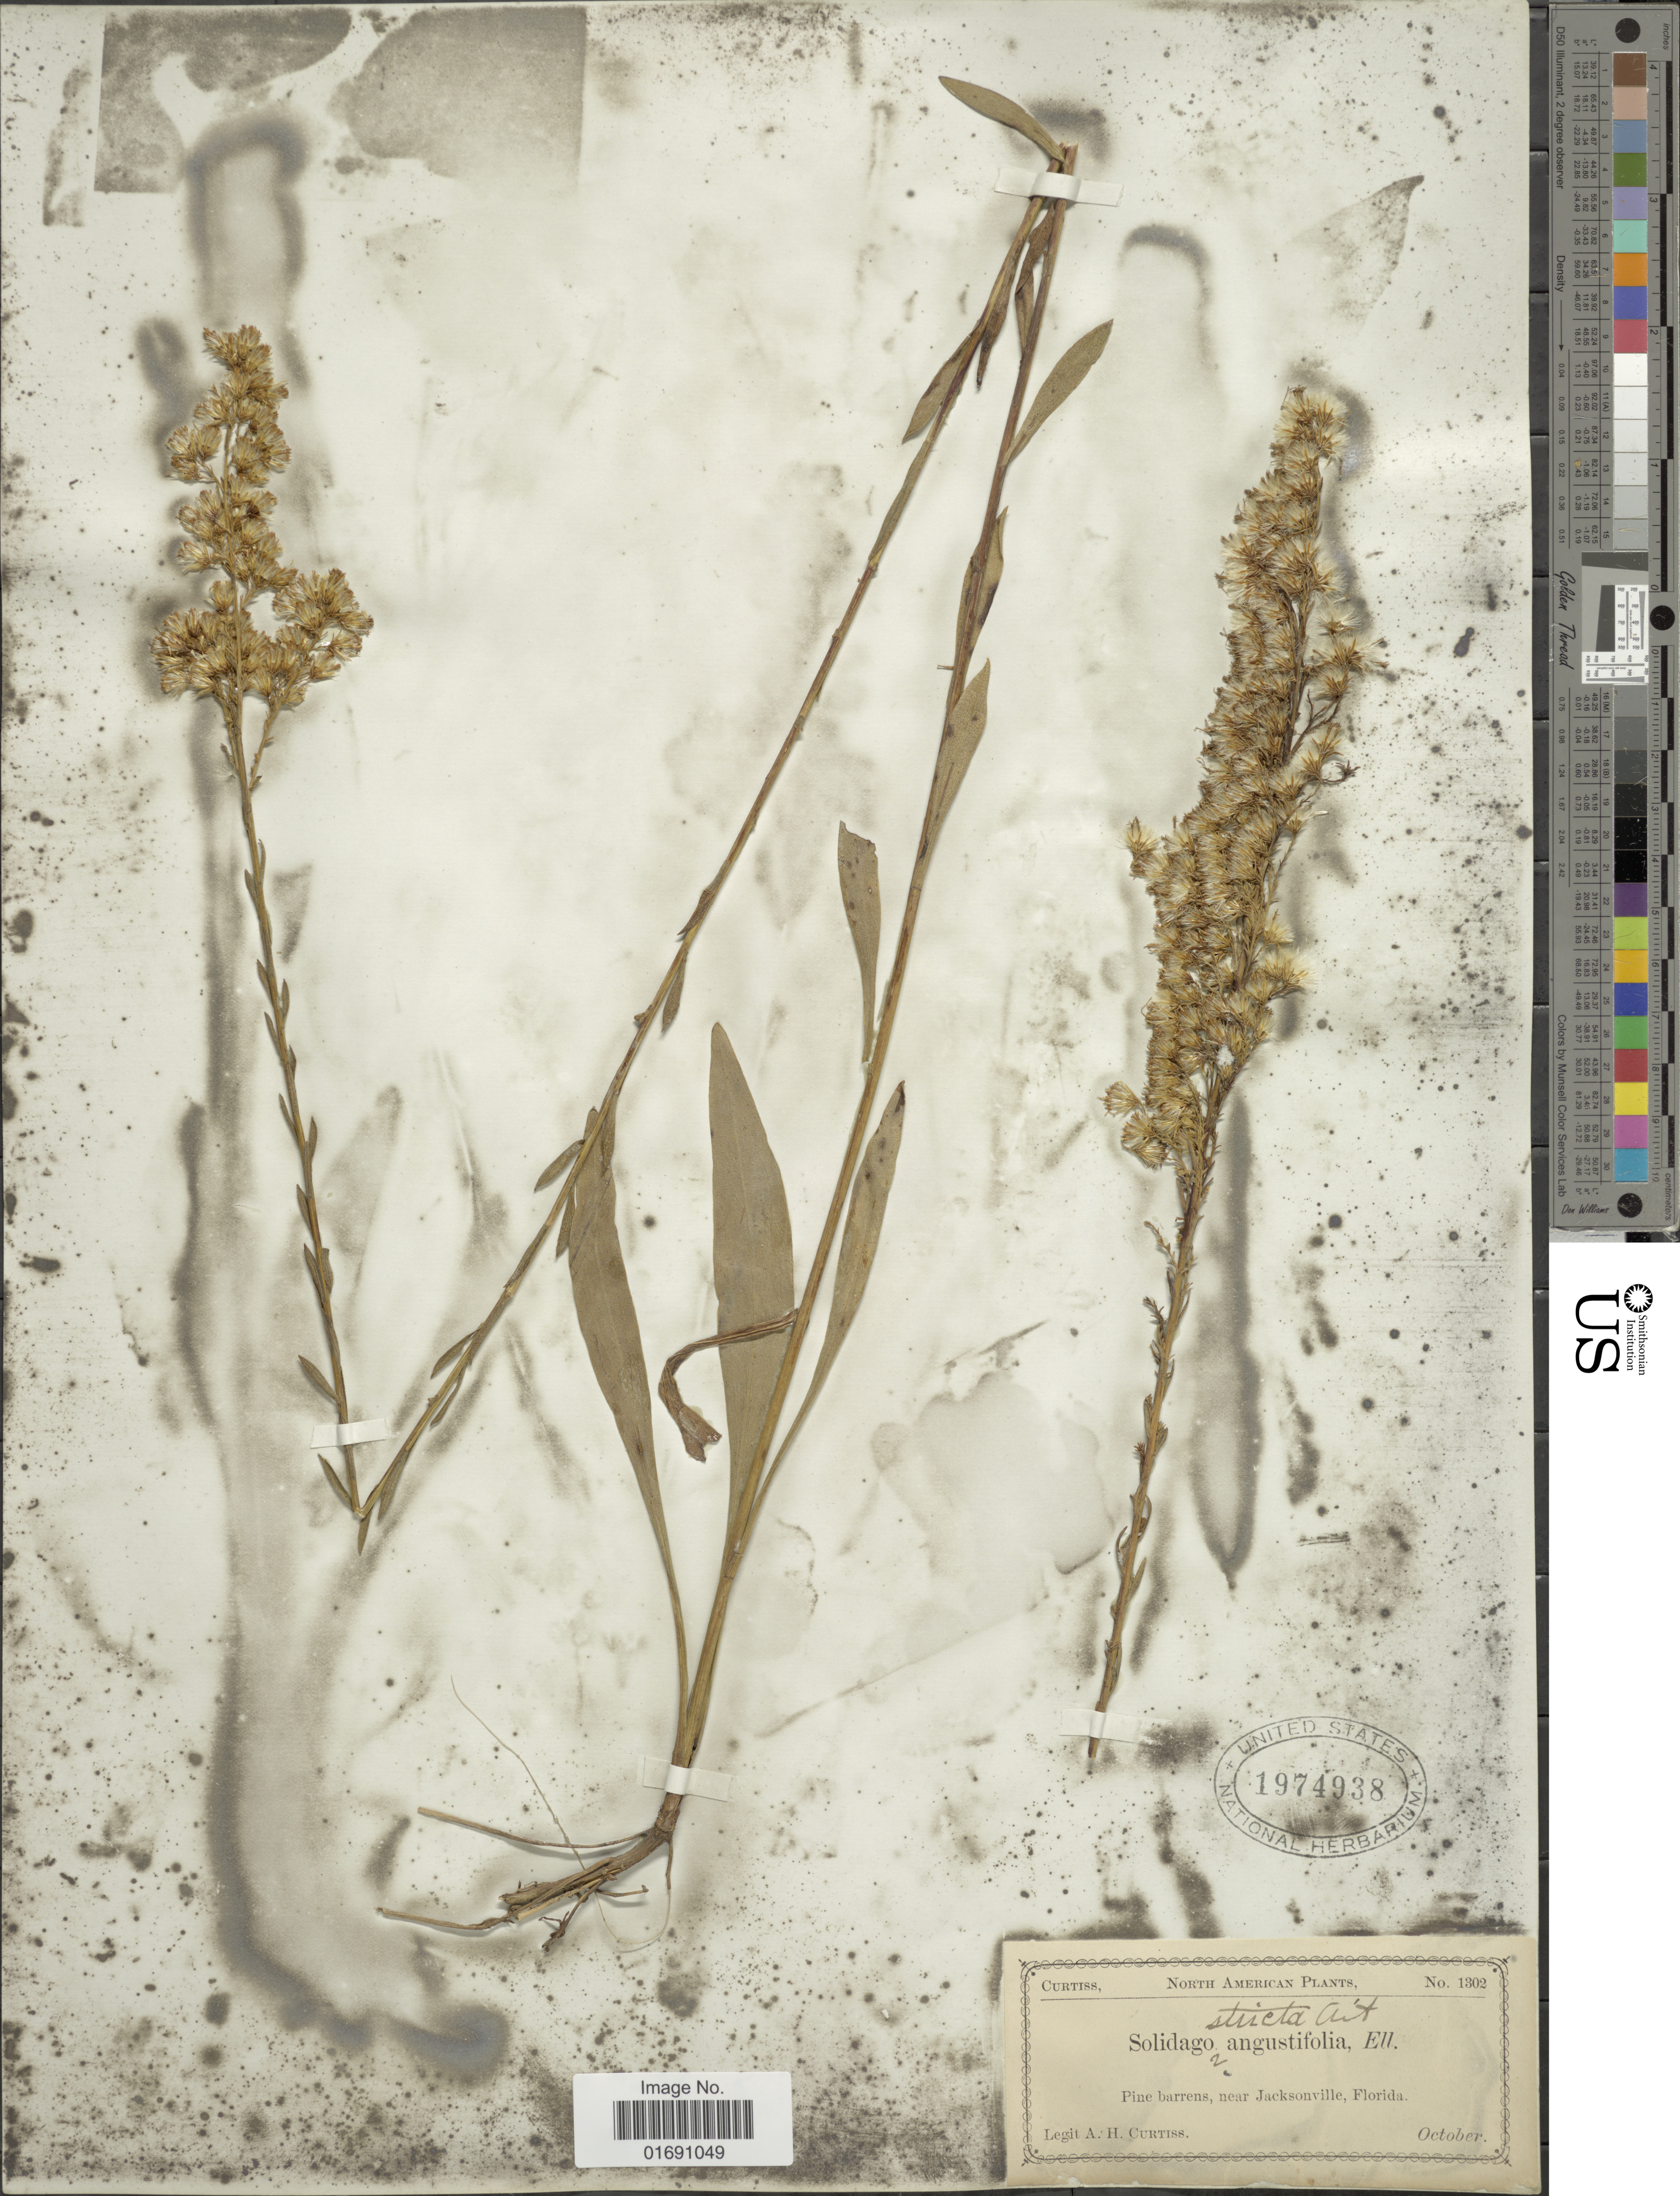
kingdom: Plantae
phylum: Tracheophyta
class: Magnoliopsida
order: Asterales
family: Asteraceae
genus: Solidago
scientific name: Solidago stricta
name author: Aiton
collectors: A. H. Curtiss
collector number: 1302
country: United States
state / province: Florida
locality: Pine barrens, near Jacksonville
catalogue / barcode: US 1974938